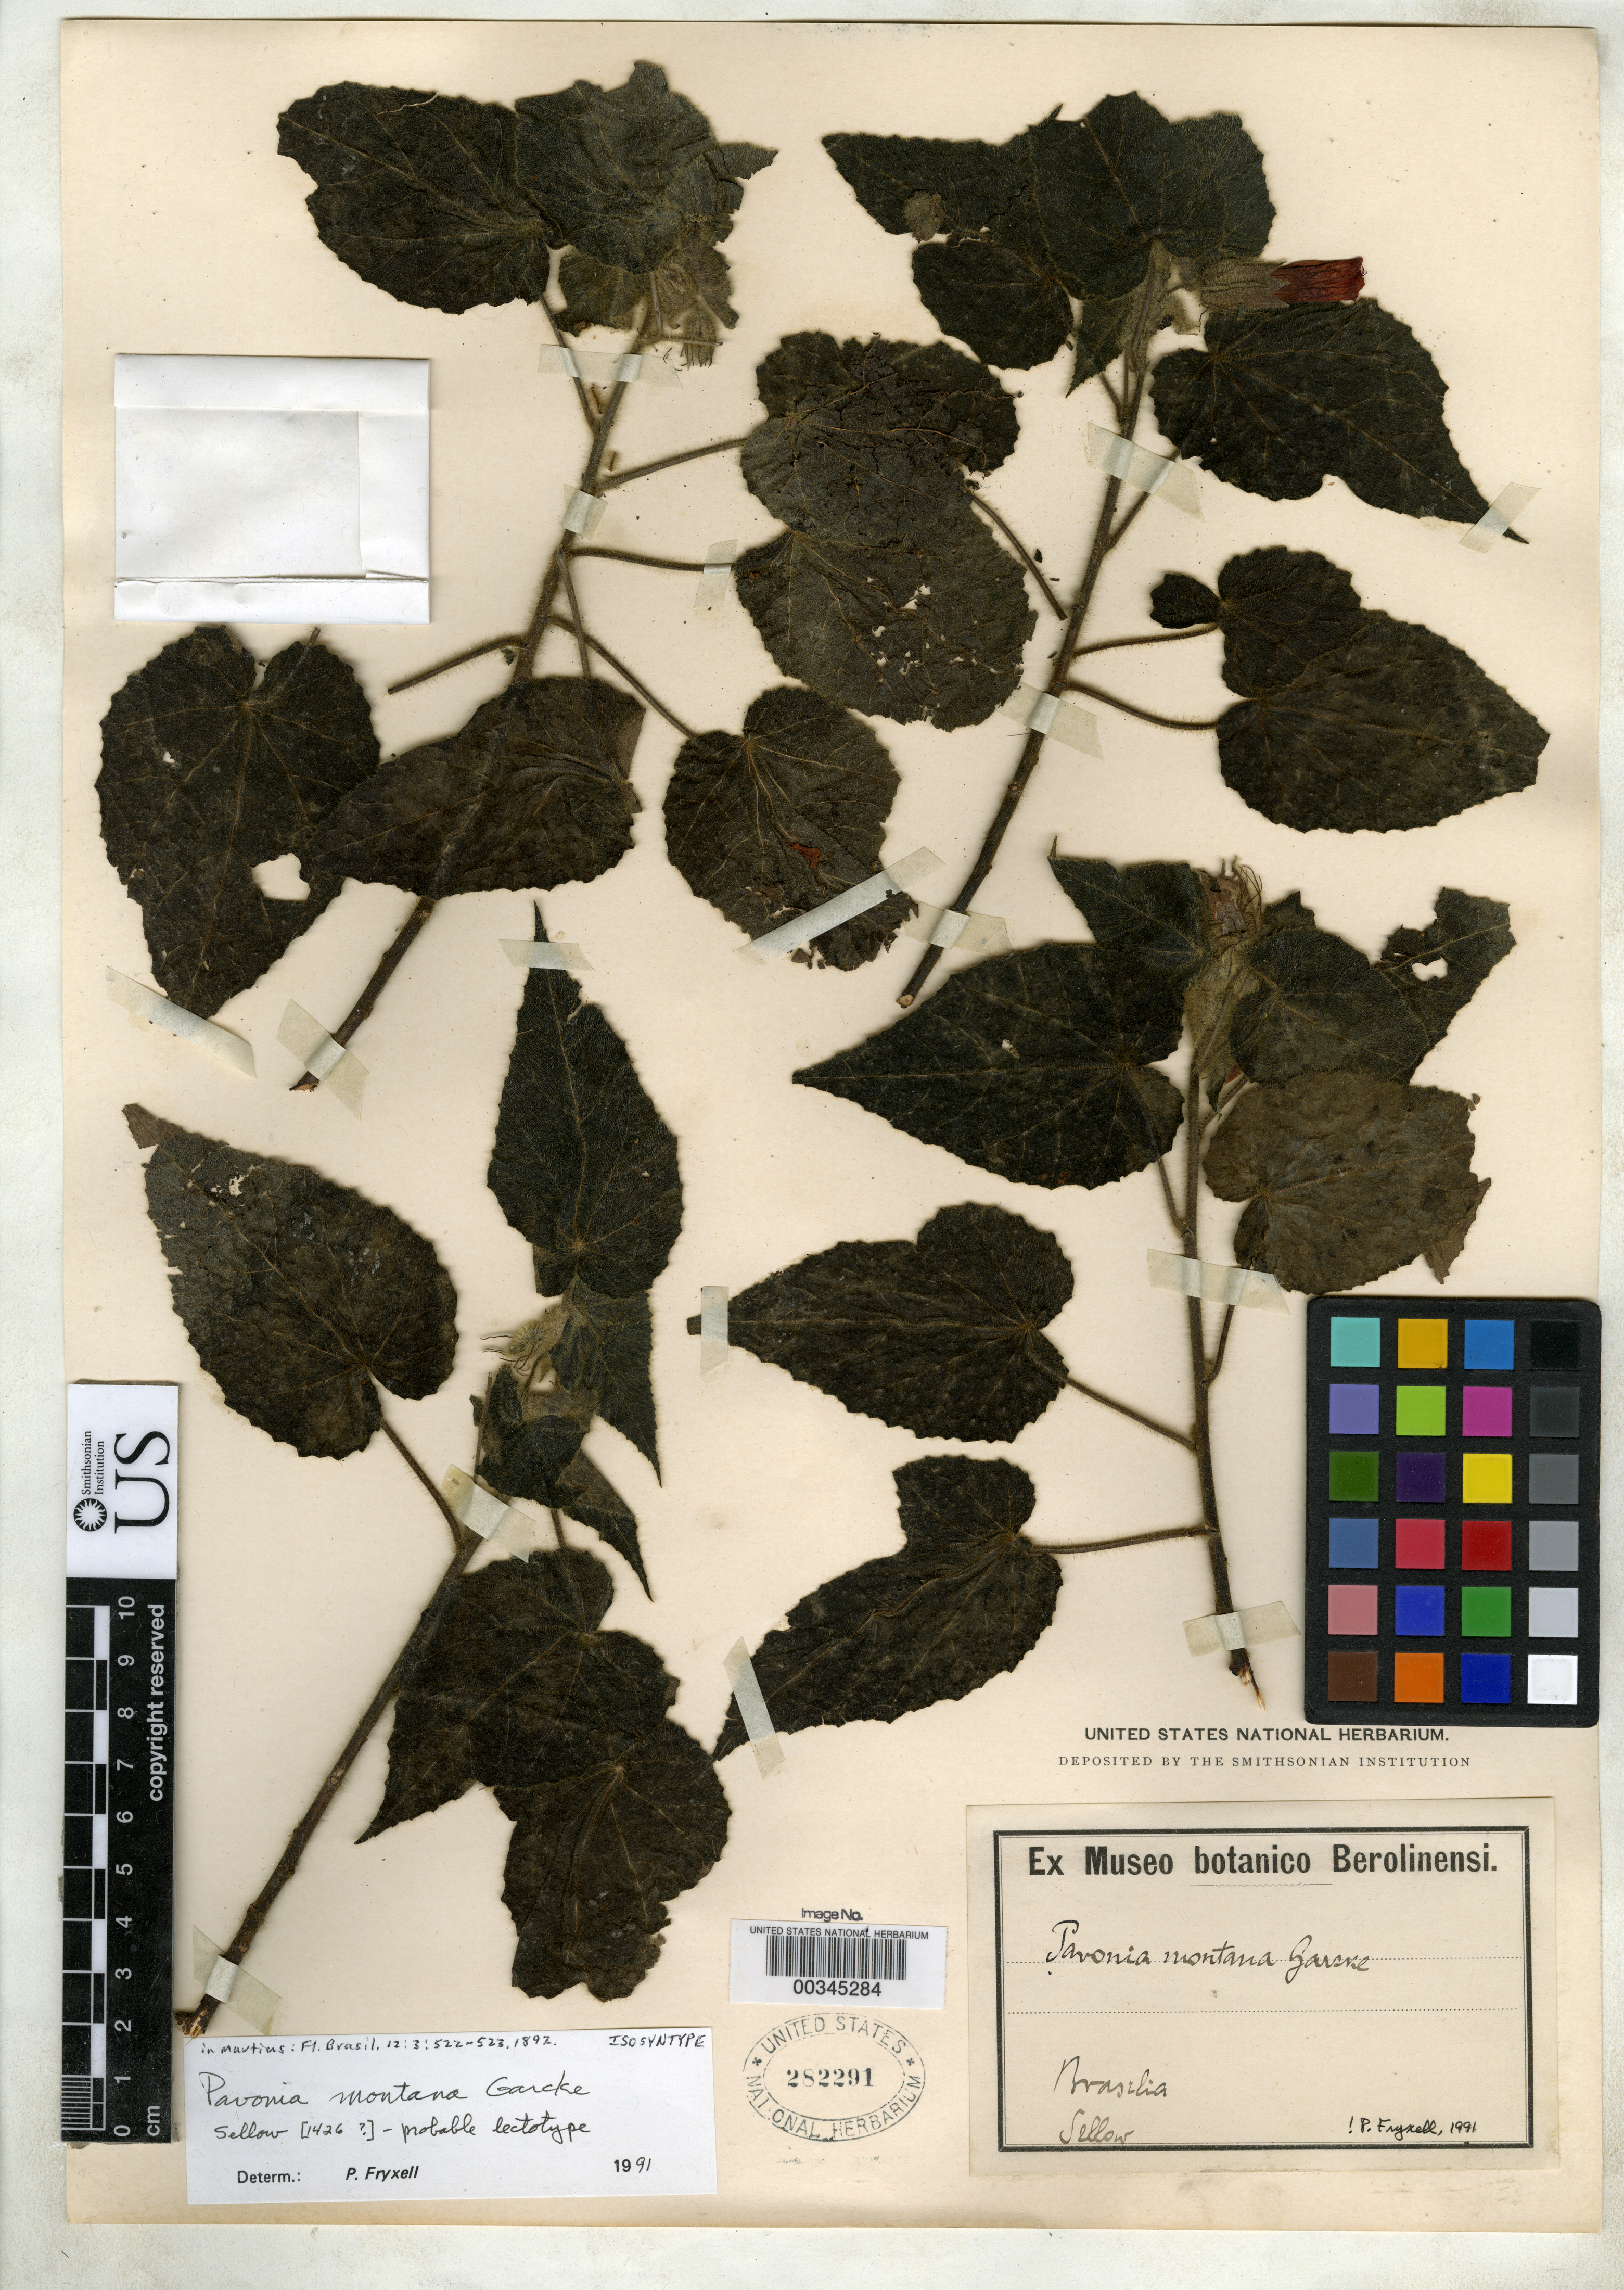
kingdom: Plantae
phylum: Tracheophyta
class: Magnoliopsida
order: Malvales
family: Malvaceae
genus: Pavonia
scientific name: Pavonia montana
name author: Gürke in Mart.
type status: Isosyntype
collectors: F. Sellow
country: Brazil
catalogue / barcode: US 282291